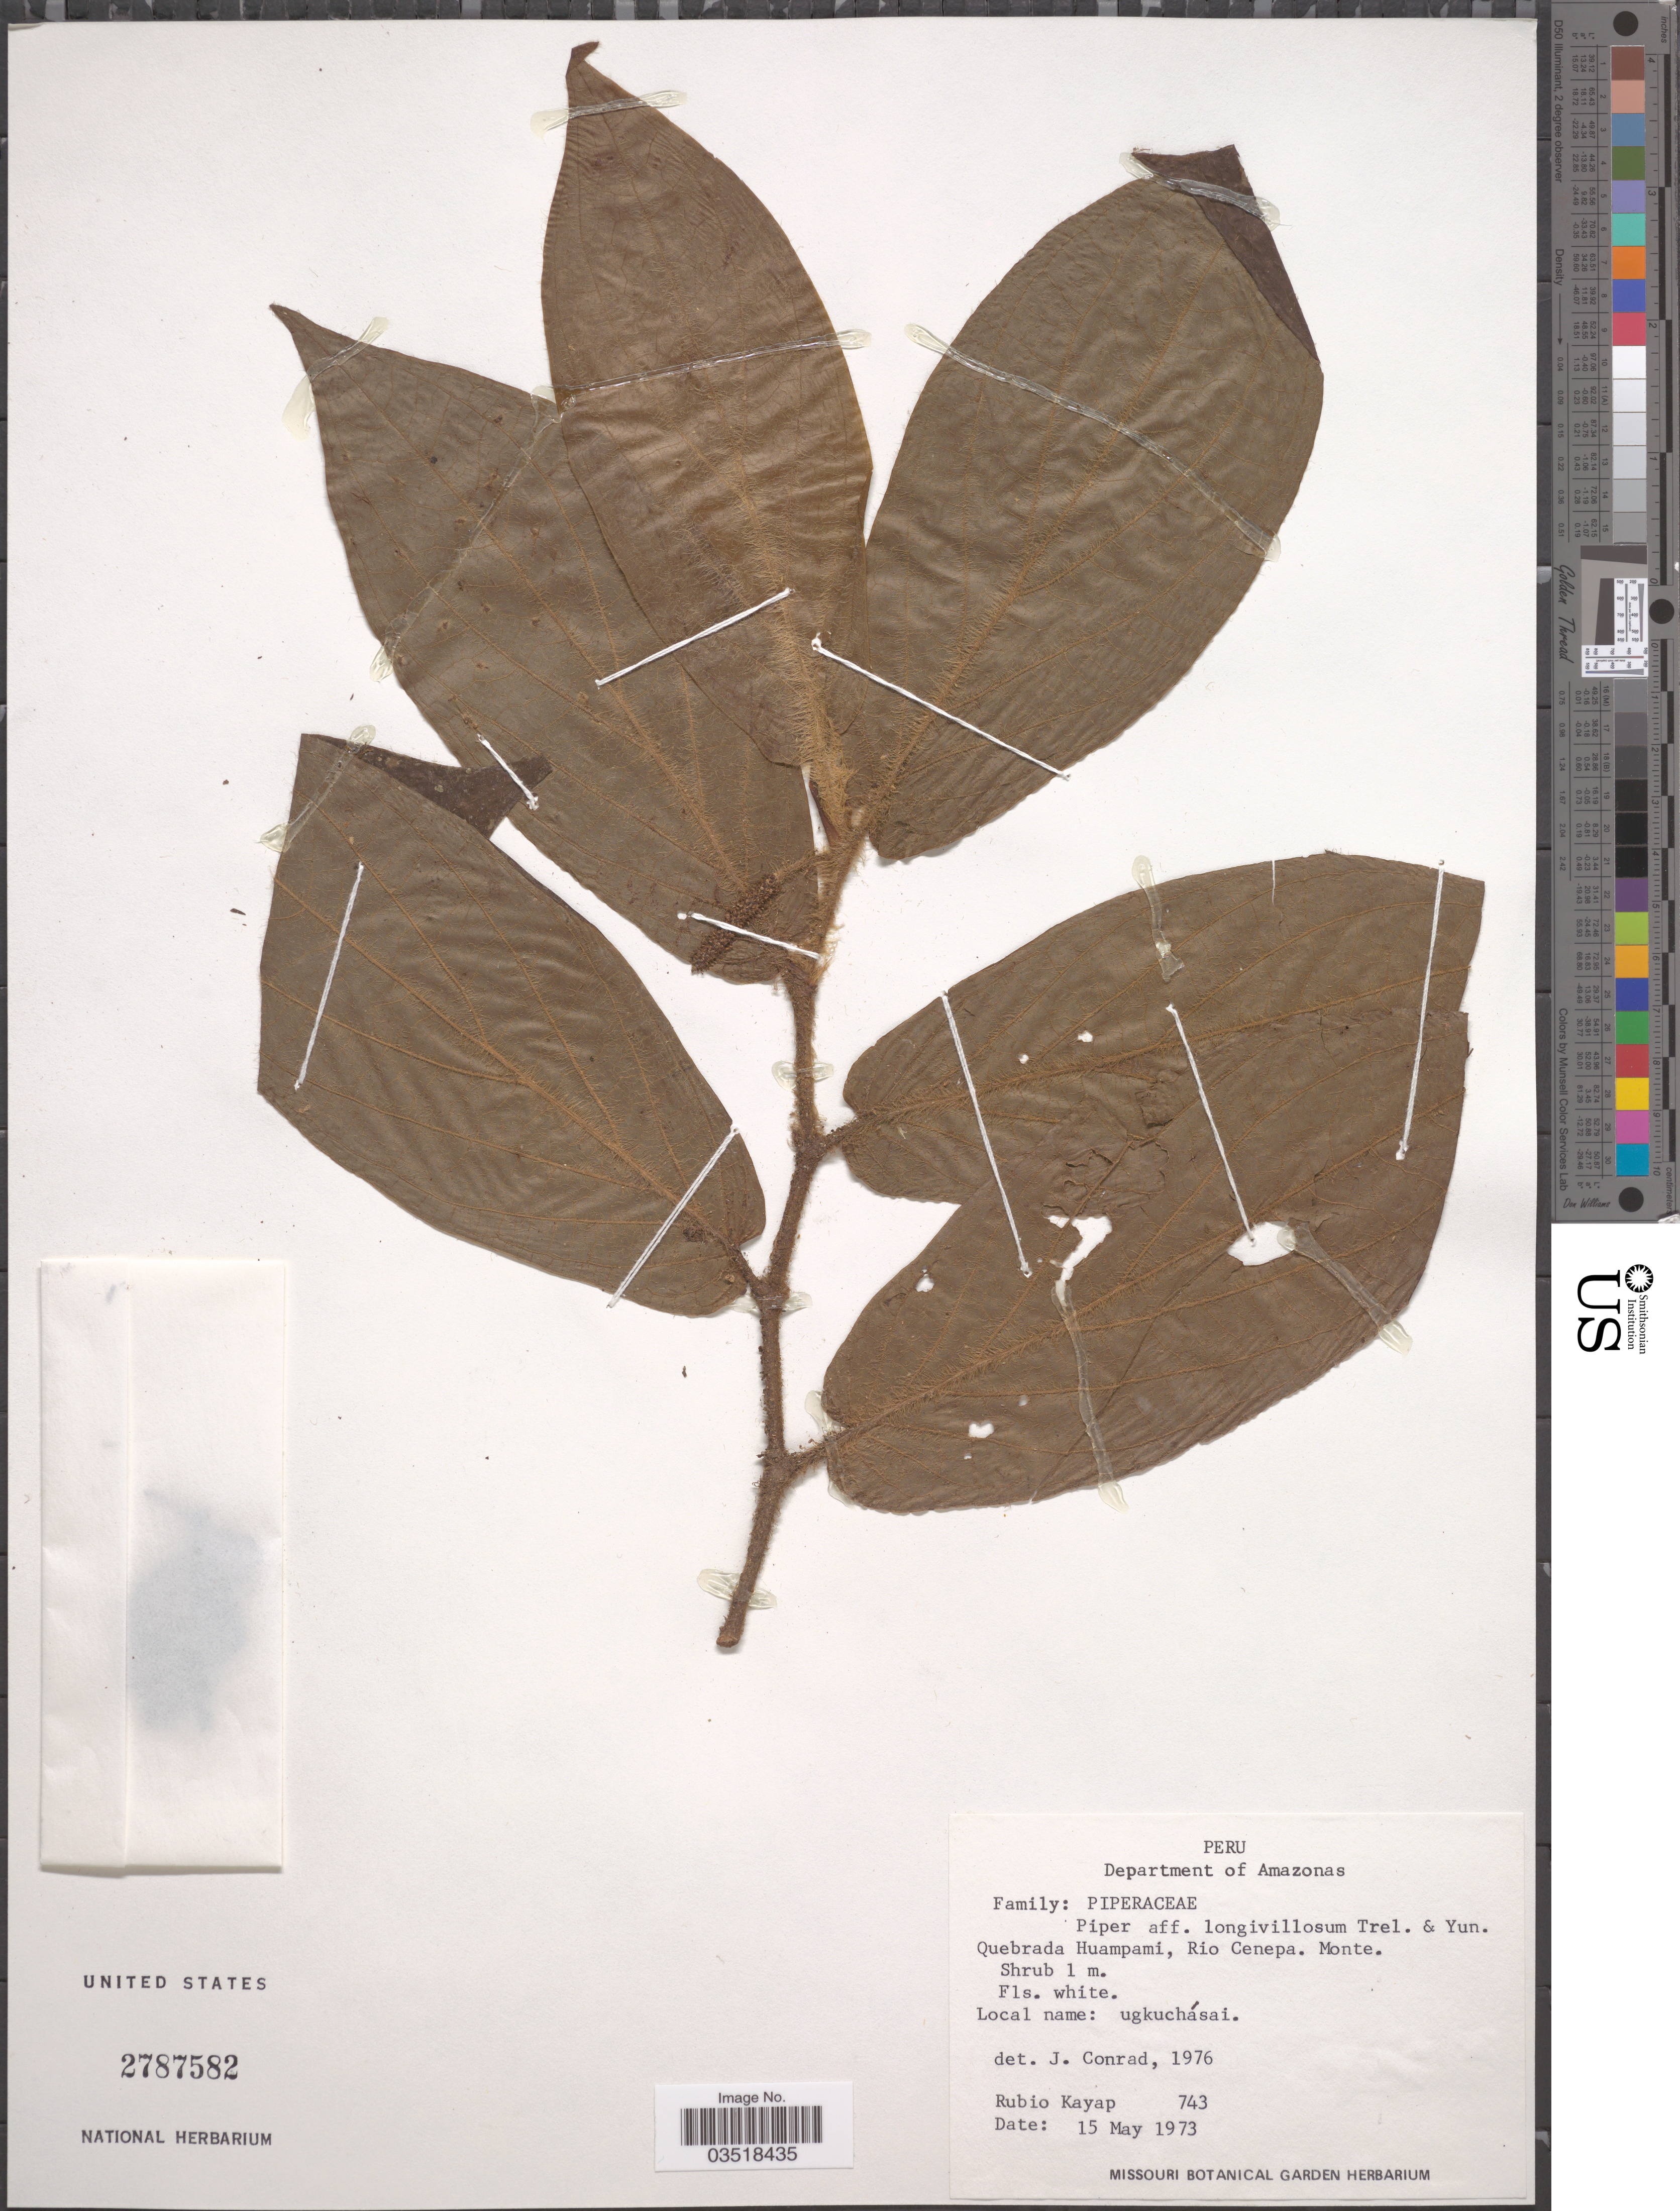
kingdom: Plantae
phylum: Tracheophyta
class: Magnoliopsida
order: Piperales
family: Piperaceae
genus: Piper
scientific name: Piper longivillosum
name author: Trel. & Yunck.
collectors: R. Kayap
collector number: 743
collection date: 1973-05-15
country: Peru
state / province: Amazonas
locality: Department of Amazonas. Quebrada Huampami, Rio Cenepa. Monte.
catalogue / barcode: US 2787582